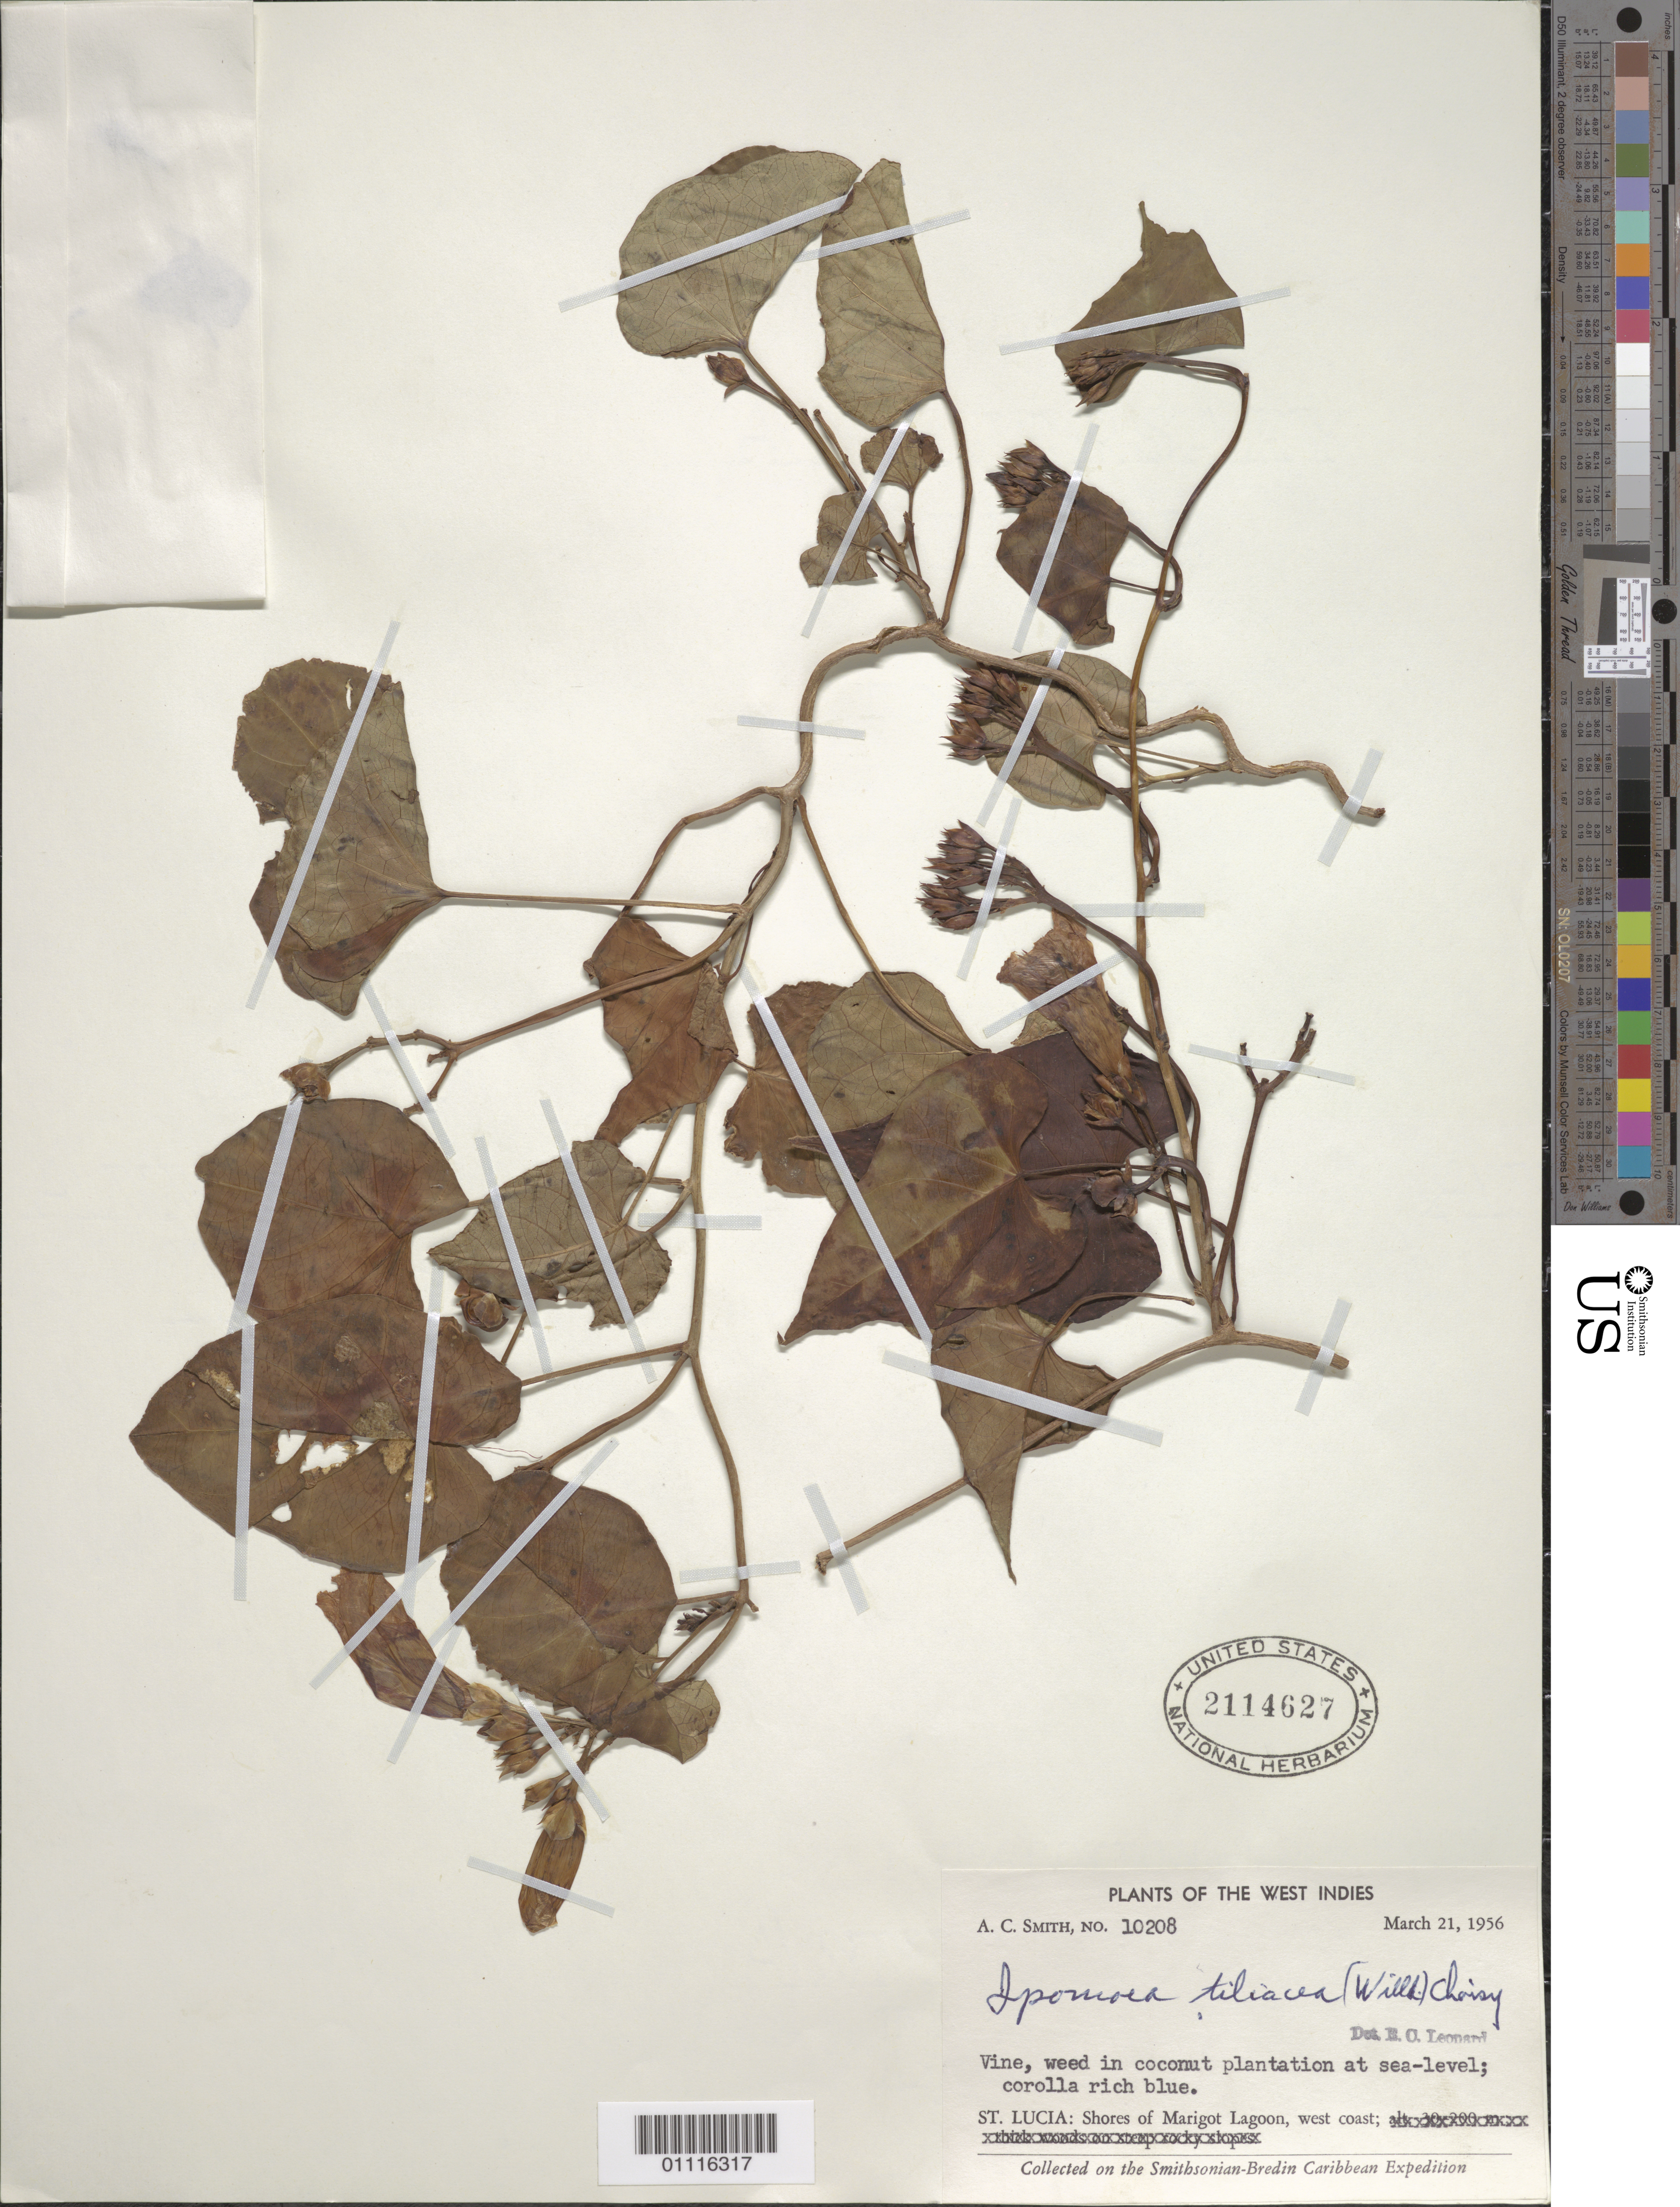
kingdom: Plantae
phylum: Tracheophyta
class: Magnoliopsida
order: Solanales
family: Convolvulaceae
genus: Ipomoea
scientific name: Ipomoea tiliacea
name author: (Willd.) Choisy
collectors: A. C. Smith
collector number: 10208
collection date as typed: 21 Mar 1956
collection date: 1956-03-21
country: St. Lucia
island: St. Lucia I.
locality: Shores of Marigot Lagoon, W coast. Weed in coconut plantation at sea-level.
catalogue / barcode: US 2114627